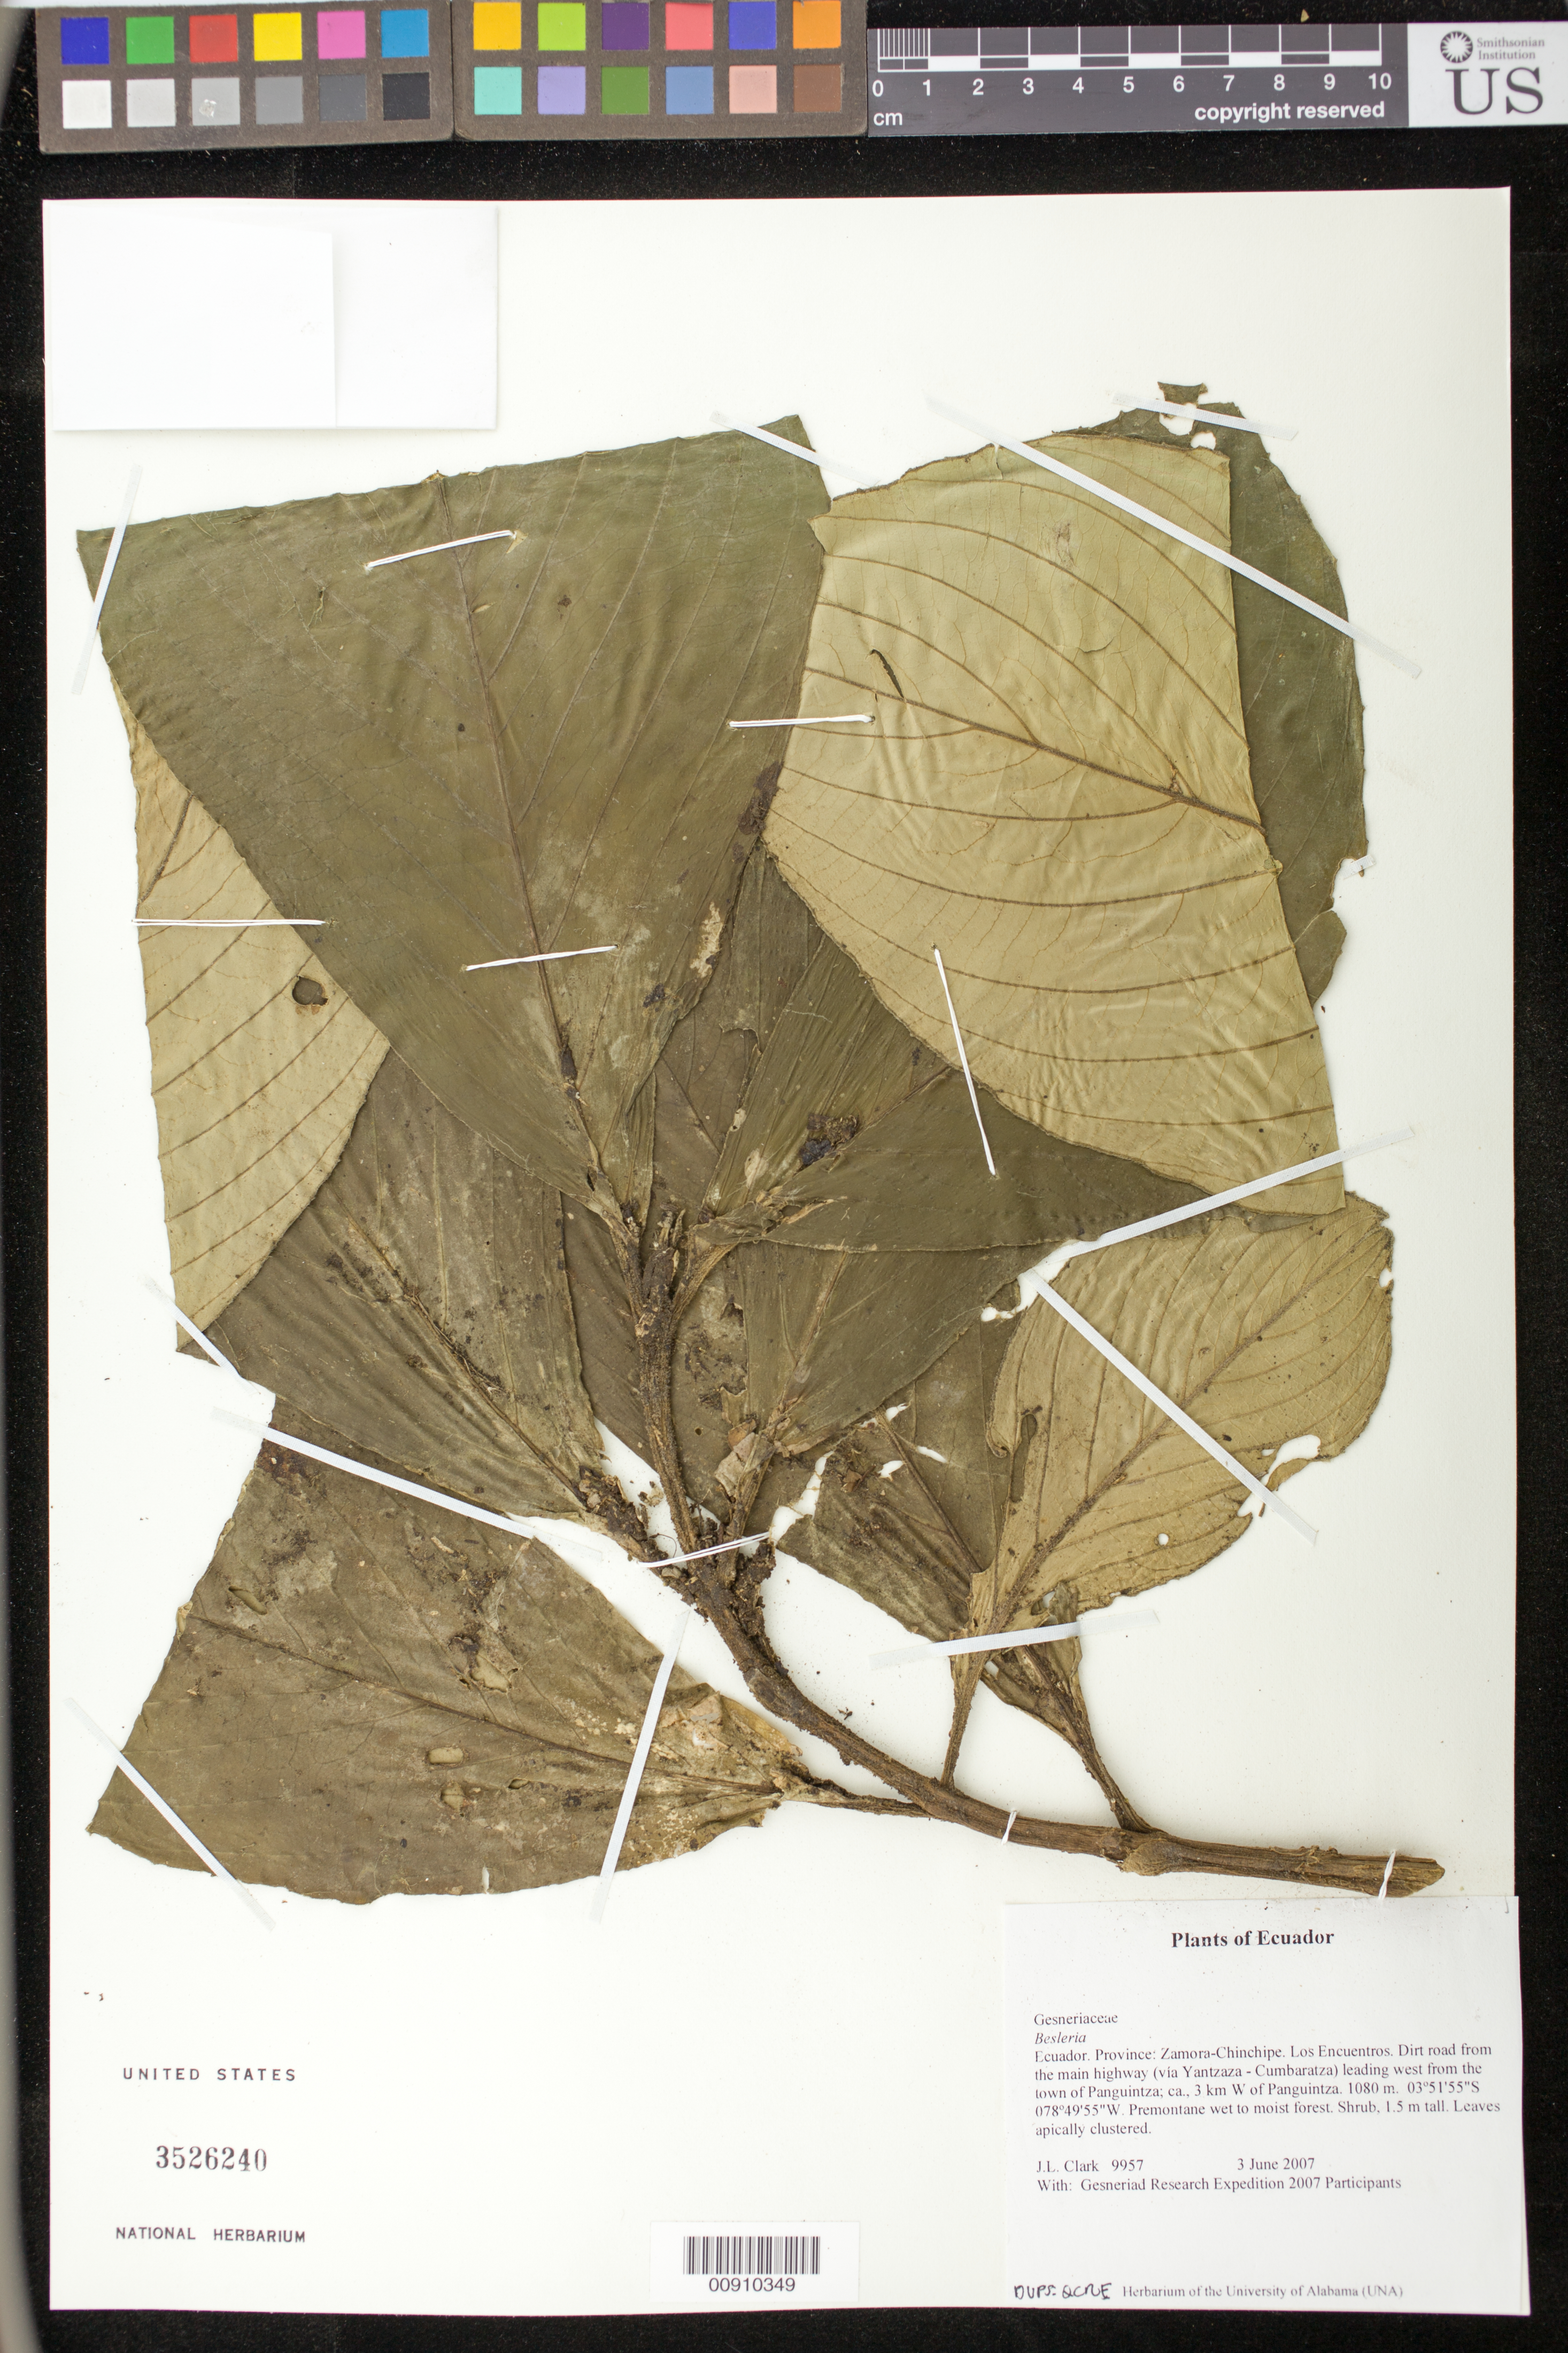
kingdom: Plantae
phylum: Tracheophyta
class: Magnoliopsida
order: Lamiales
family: Gesneriaceae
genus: Besleria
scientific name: Besleria sp.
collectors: J. L. Clark & Gesneriad Research Expedition 2007 Participants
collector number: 9957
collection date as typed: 03 Jun 2007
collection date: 2007-06-03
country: Ecuador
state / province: Zamora-Chinchipe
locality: Los Encuentros. Dirt road from the main highway (vía Yantzaza - Cumbaratza) leading west from the town of Panguintza; ca., 3 km W of Panguintza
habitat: Premontane wet to moist forest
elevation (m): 1080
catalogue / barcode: US 3526240